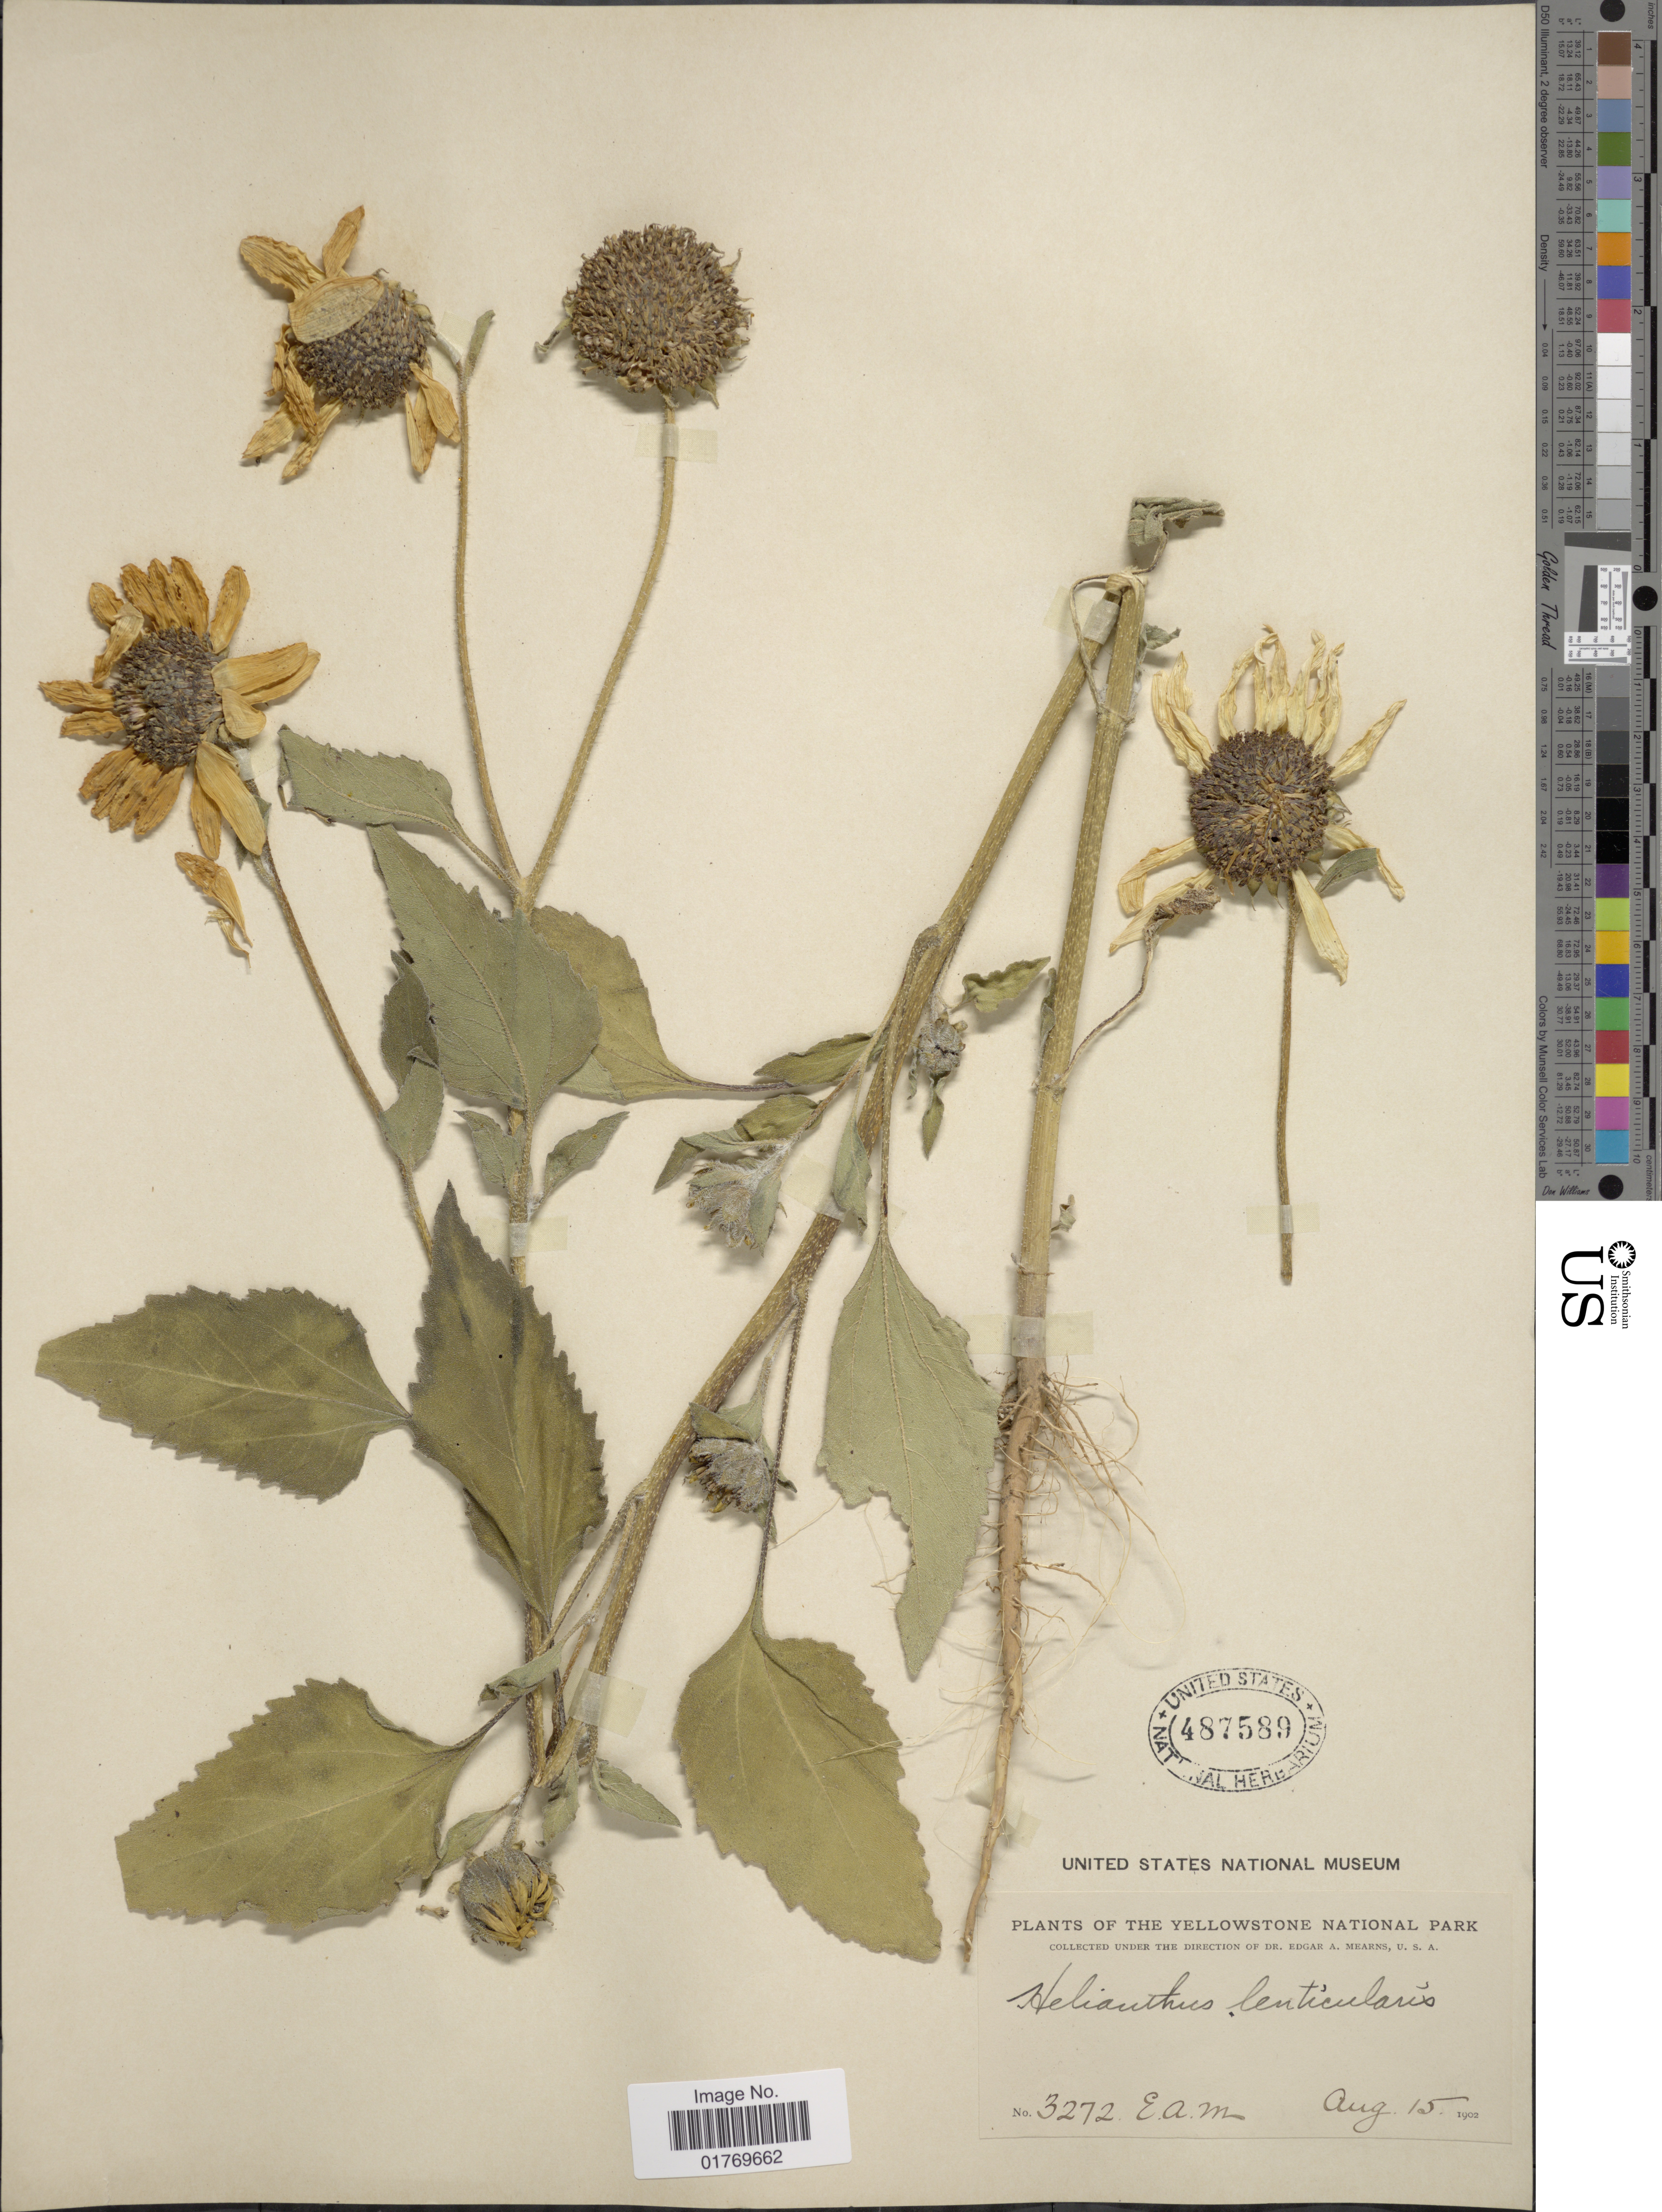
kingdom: Plantae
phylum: Tracheophyta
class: Magnoliopsida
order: Asterales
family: Asteraceae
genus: Helianthus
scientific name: Helianthus annuus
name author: L.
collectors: E. A. Mearns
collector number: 3272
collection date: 1902-08-15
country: United States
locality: The Yellowstone National Park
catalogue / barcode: US 487589